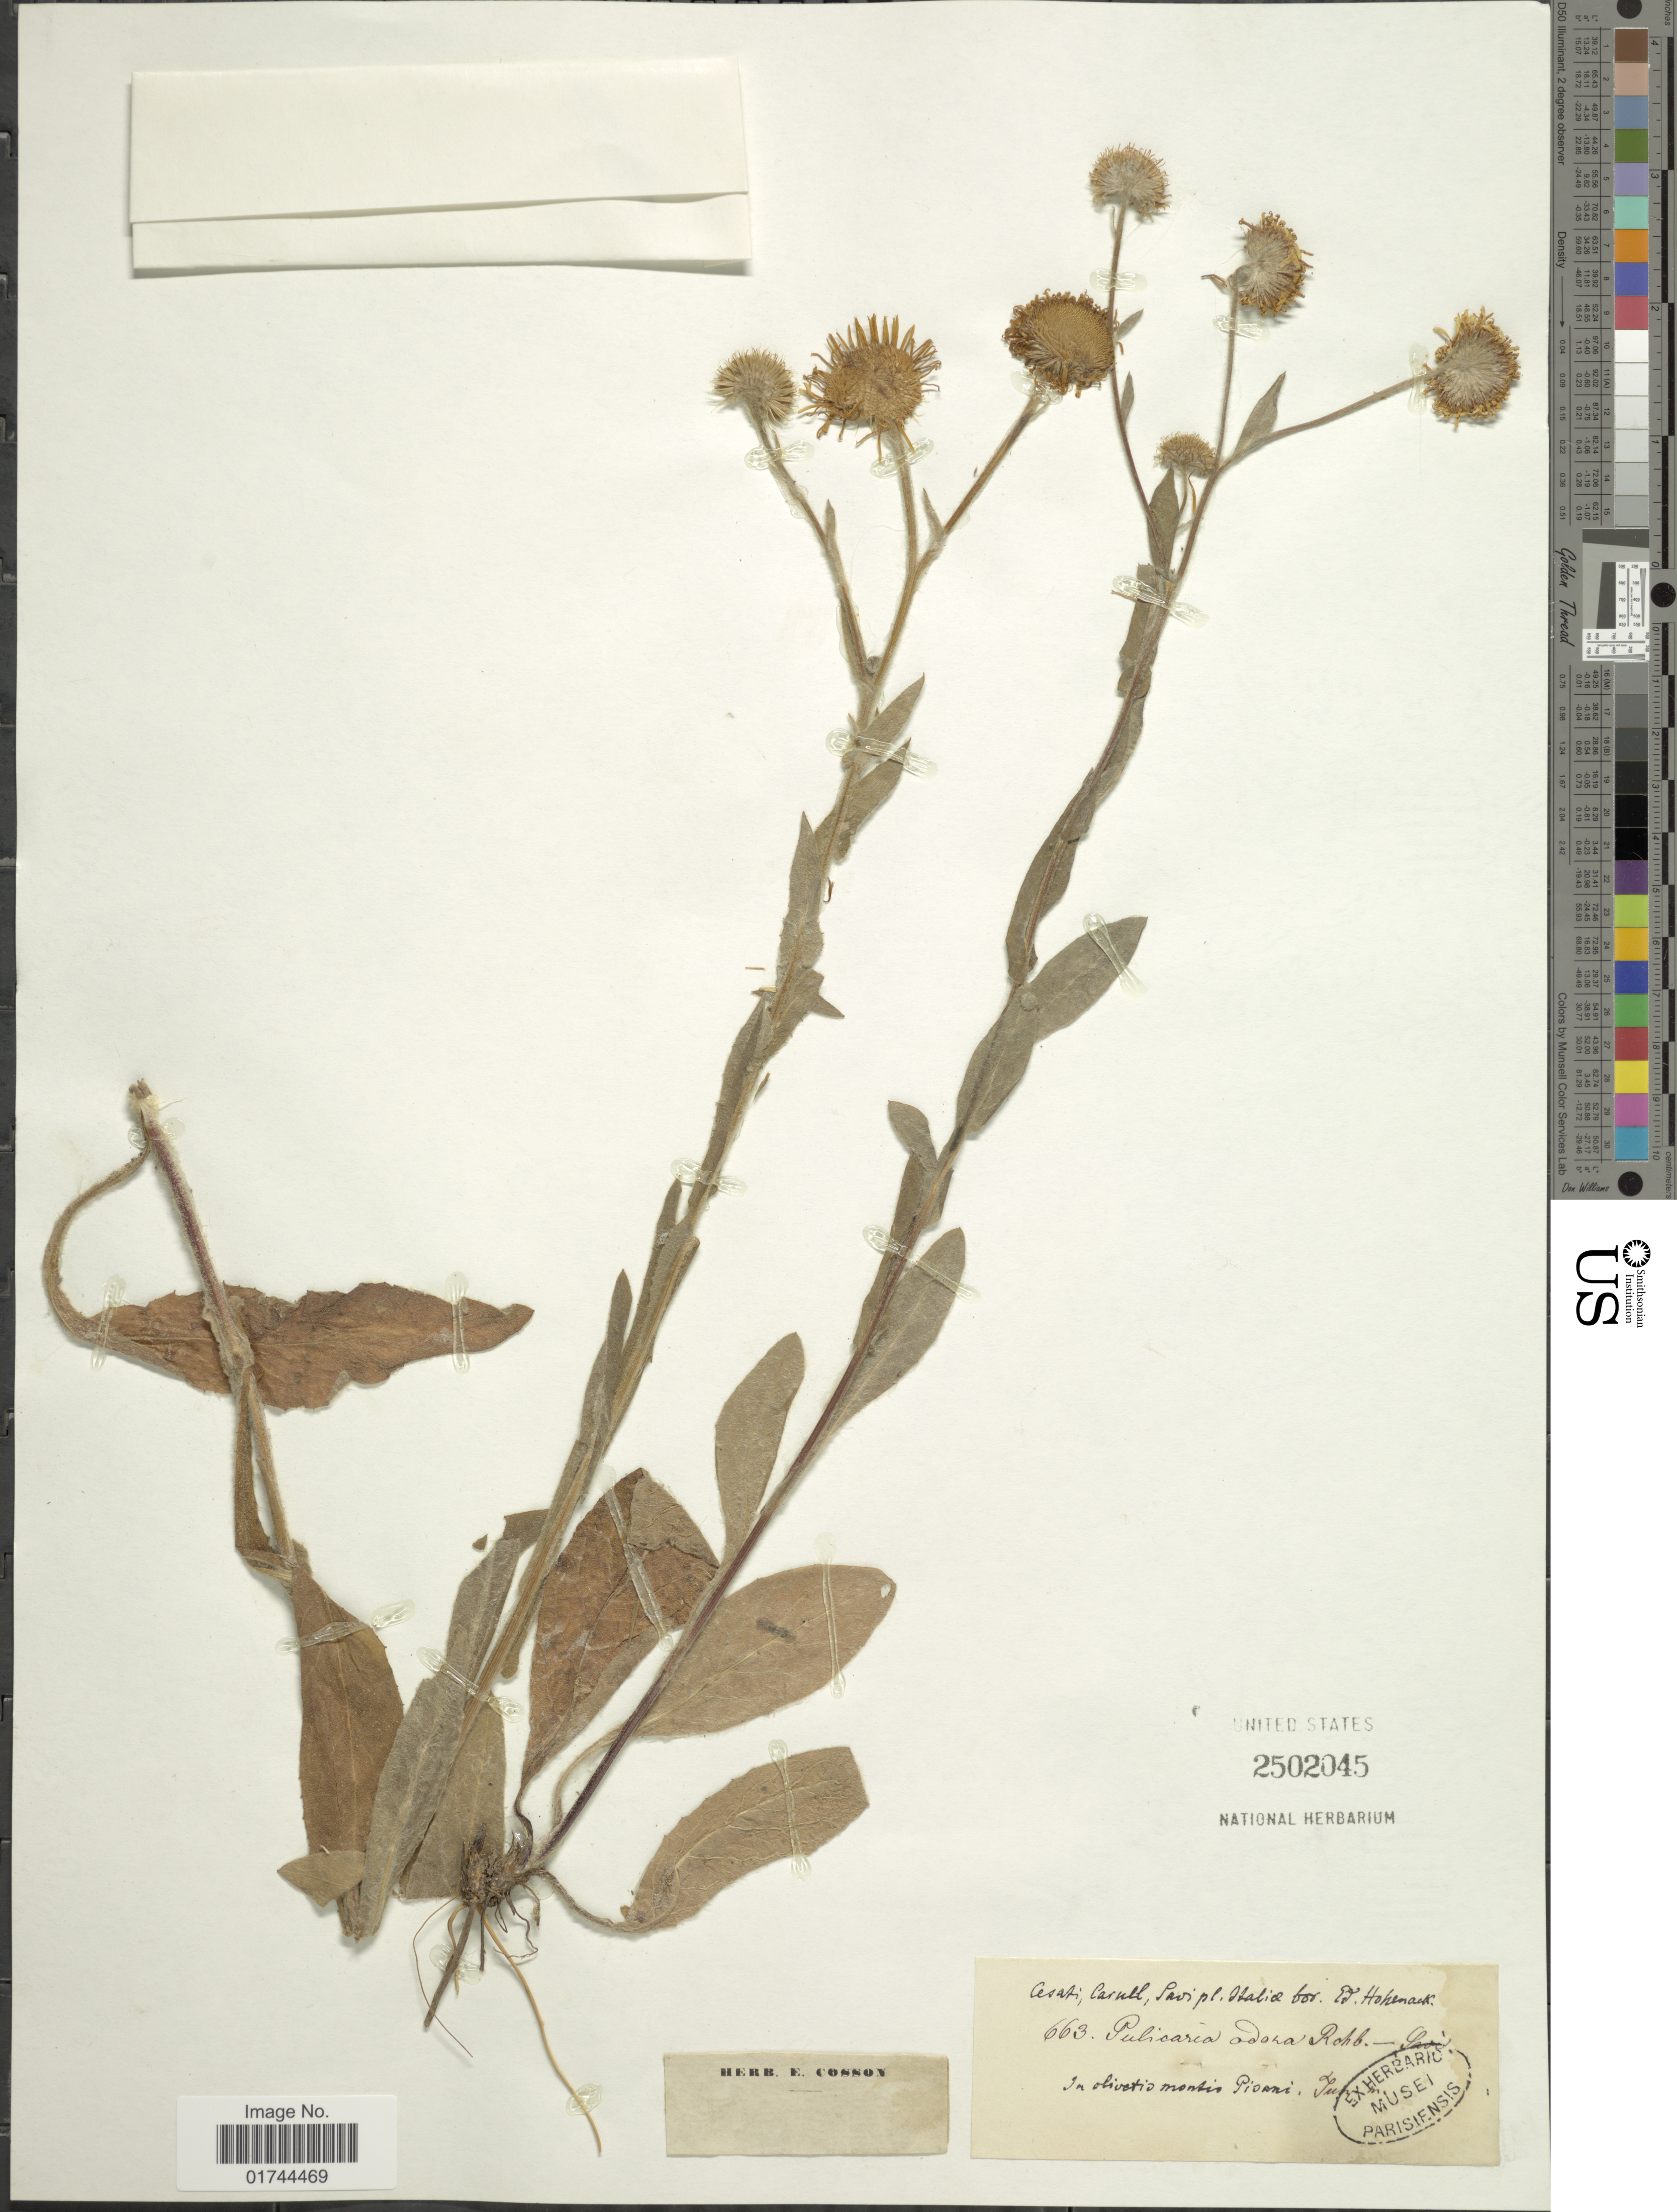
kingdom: Plantae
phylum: Tracheophyta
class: Magnoliopsida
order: Asterales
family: Asteraceae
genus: Pulicaria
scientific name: Pulicaria odora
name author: (L.) Rchb.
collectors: E. Hohenacker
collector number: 663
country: Italy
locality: Cesat, Carull, Pavi [interpreted]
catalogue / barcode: US 2502045